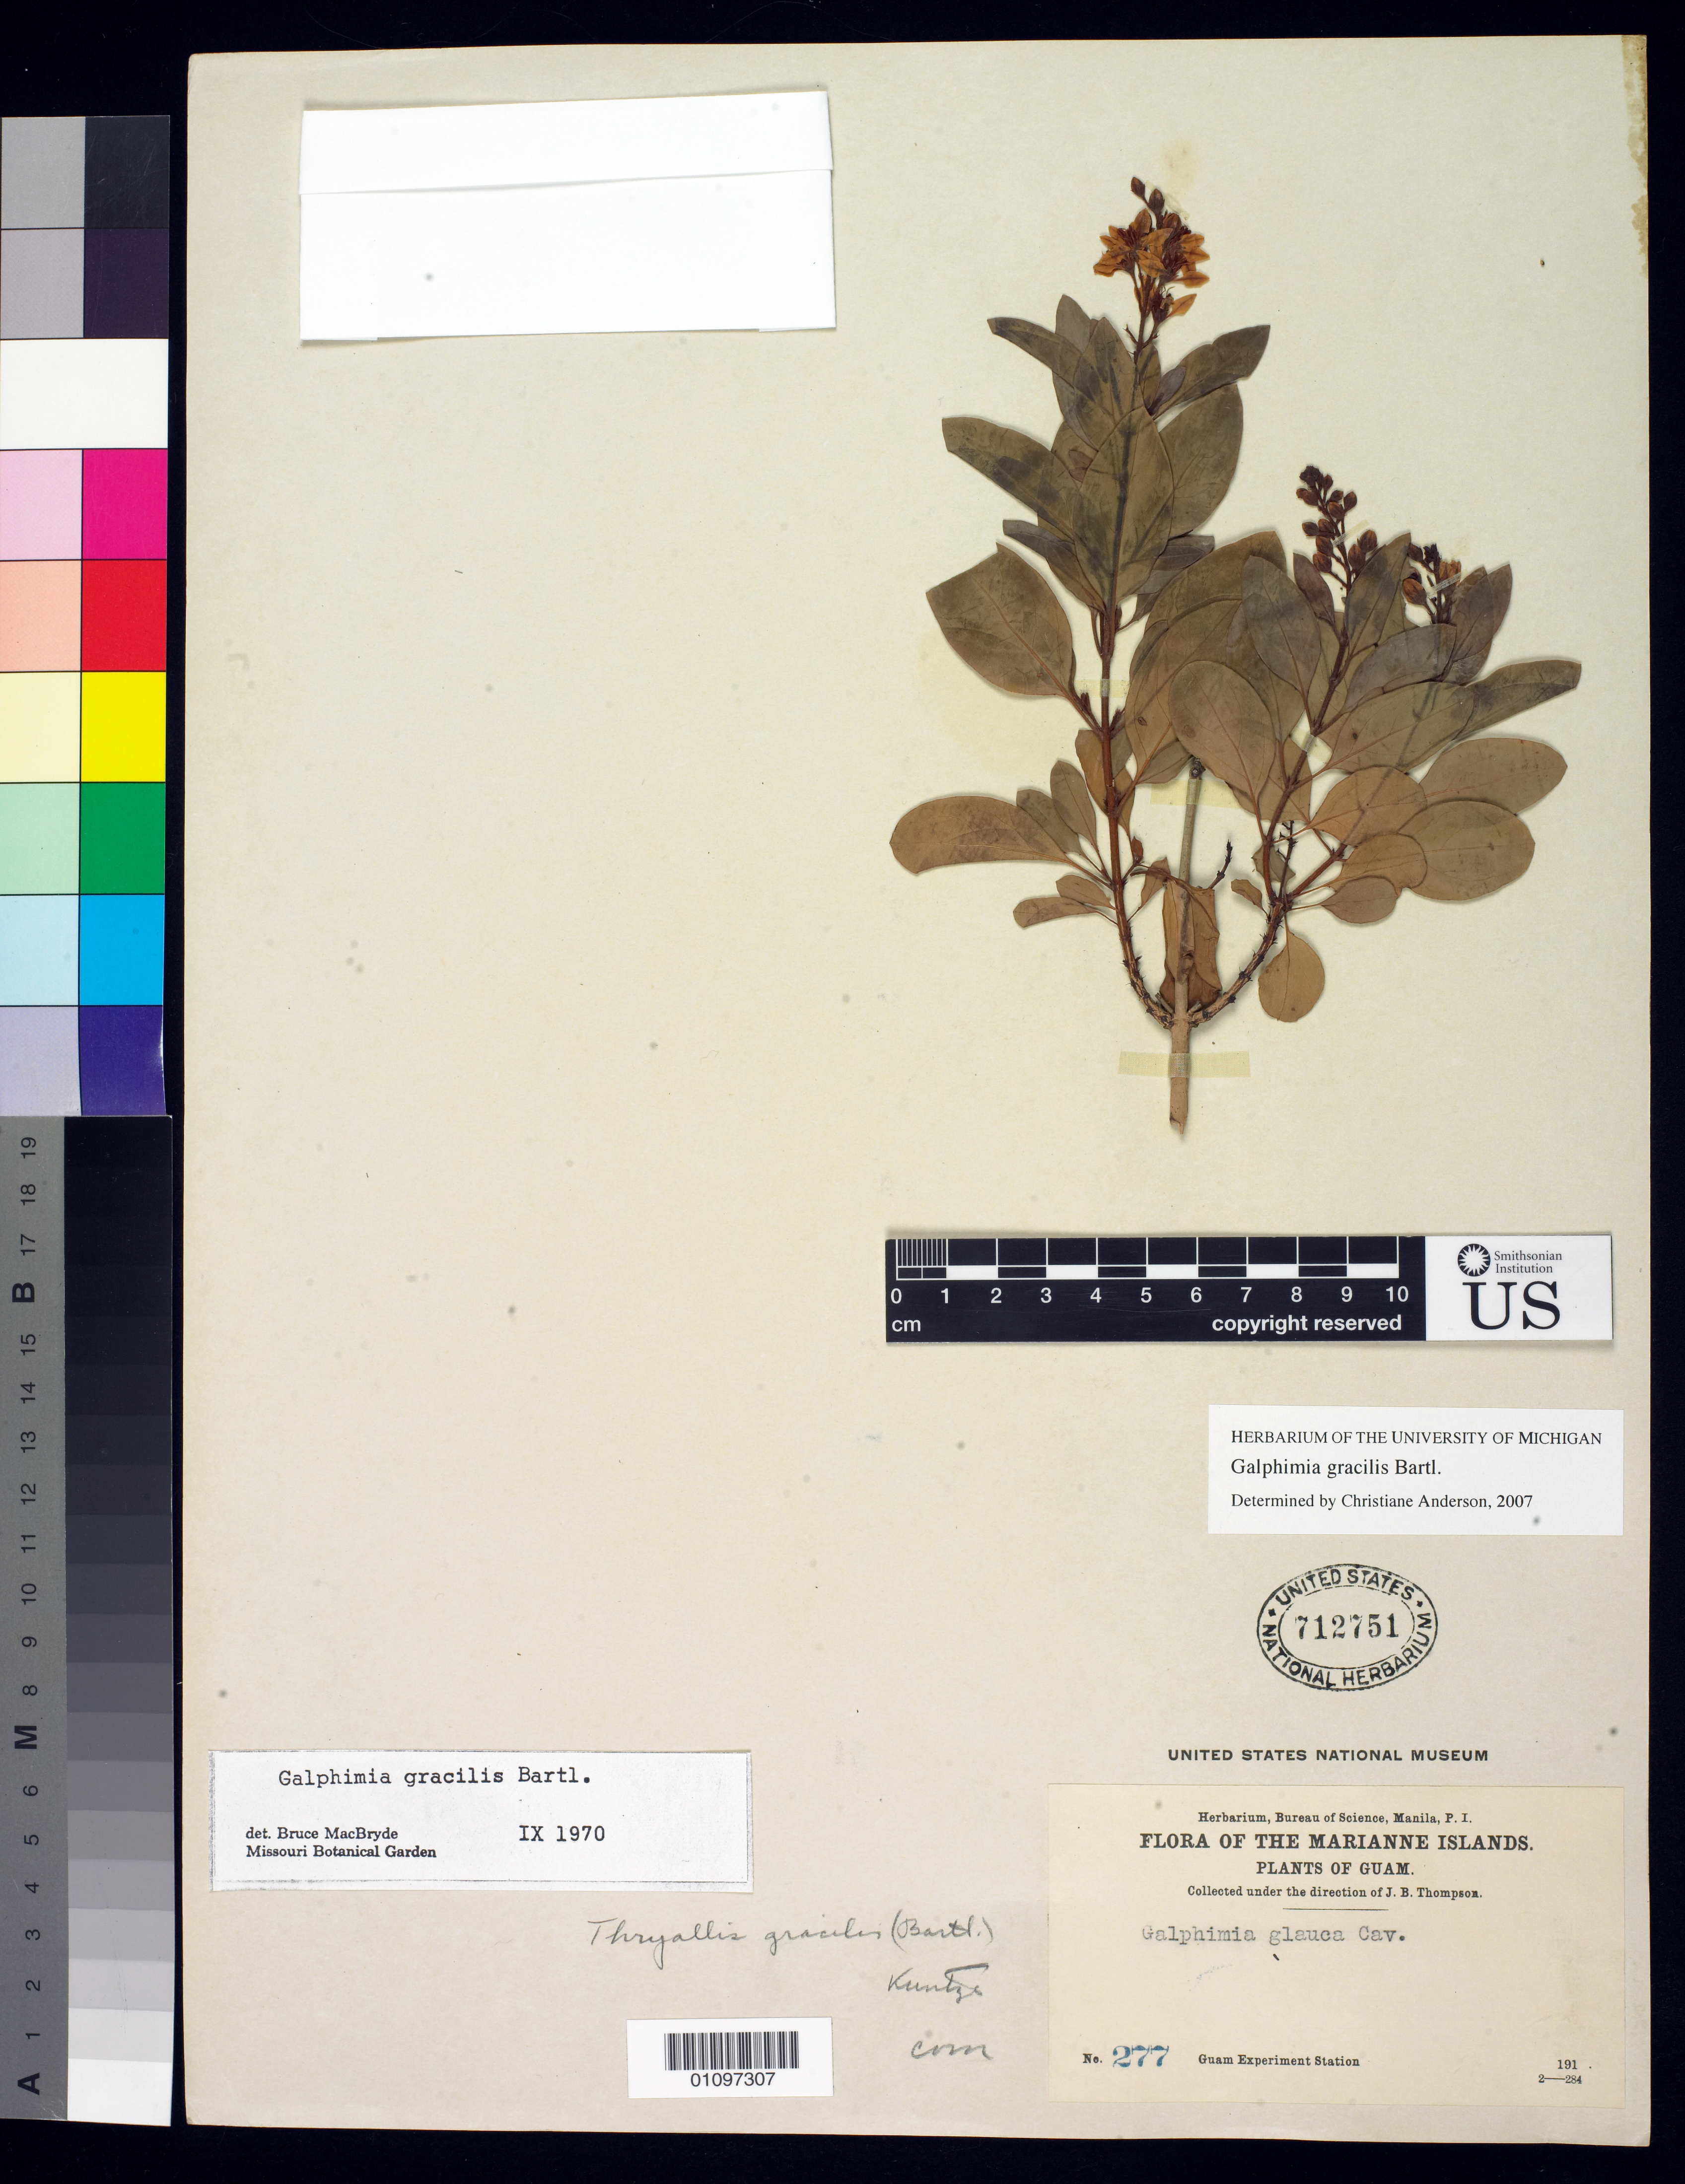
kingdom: Plantae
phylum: Tracheophyta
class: Magnoliopsida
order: Malpighiales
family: Malpighiaceae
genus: Galphimia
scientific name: Galphimia gracilis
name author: Bartl.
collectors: J. B. Thompson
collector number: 277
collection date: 1910/1919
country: Guam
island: Guam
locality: Guam Experiment Station.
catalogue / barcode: US 712751